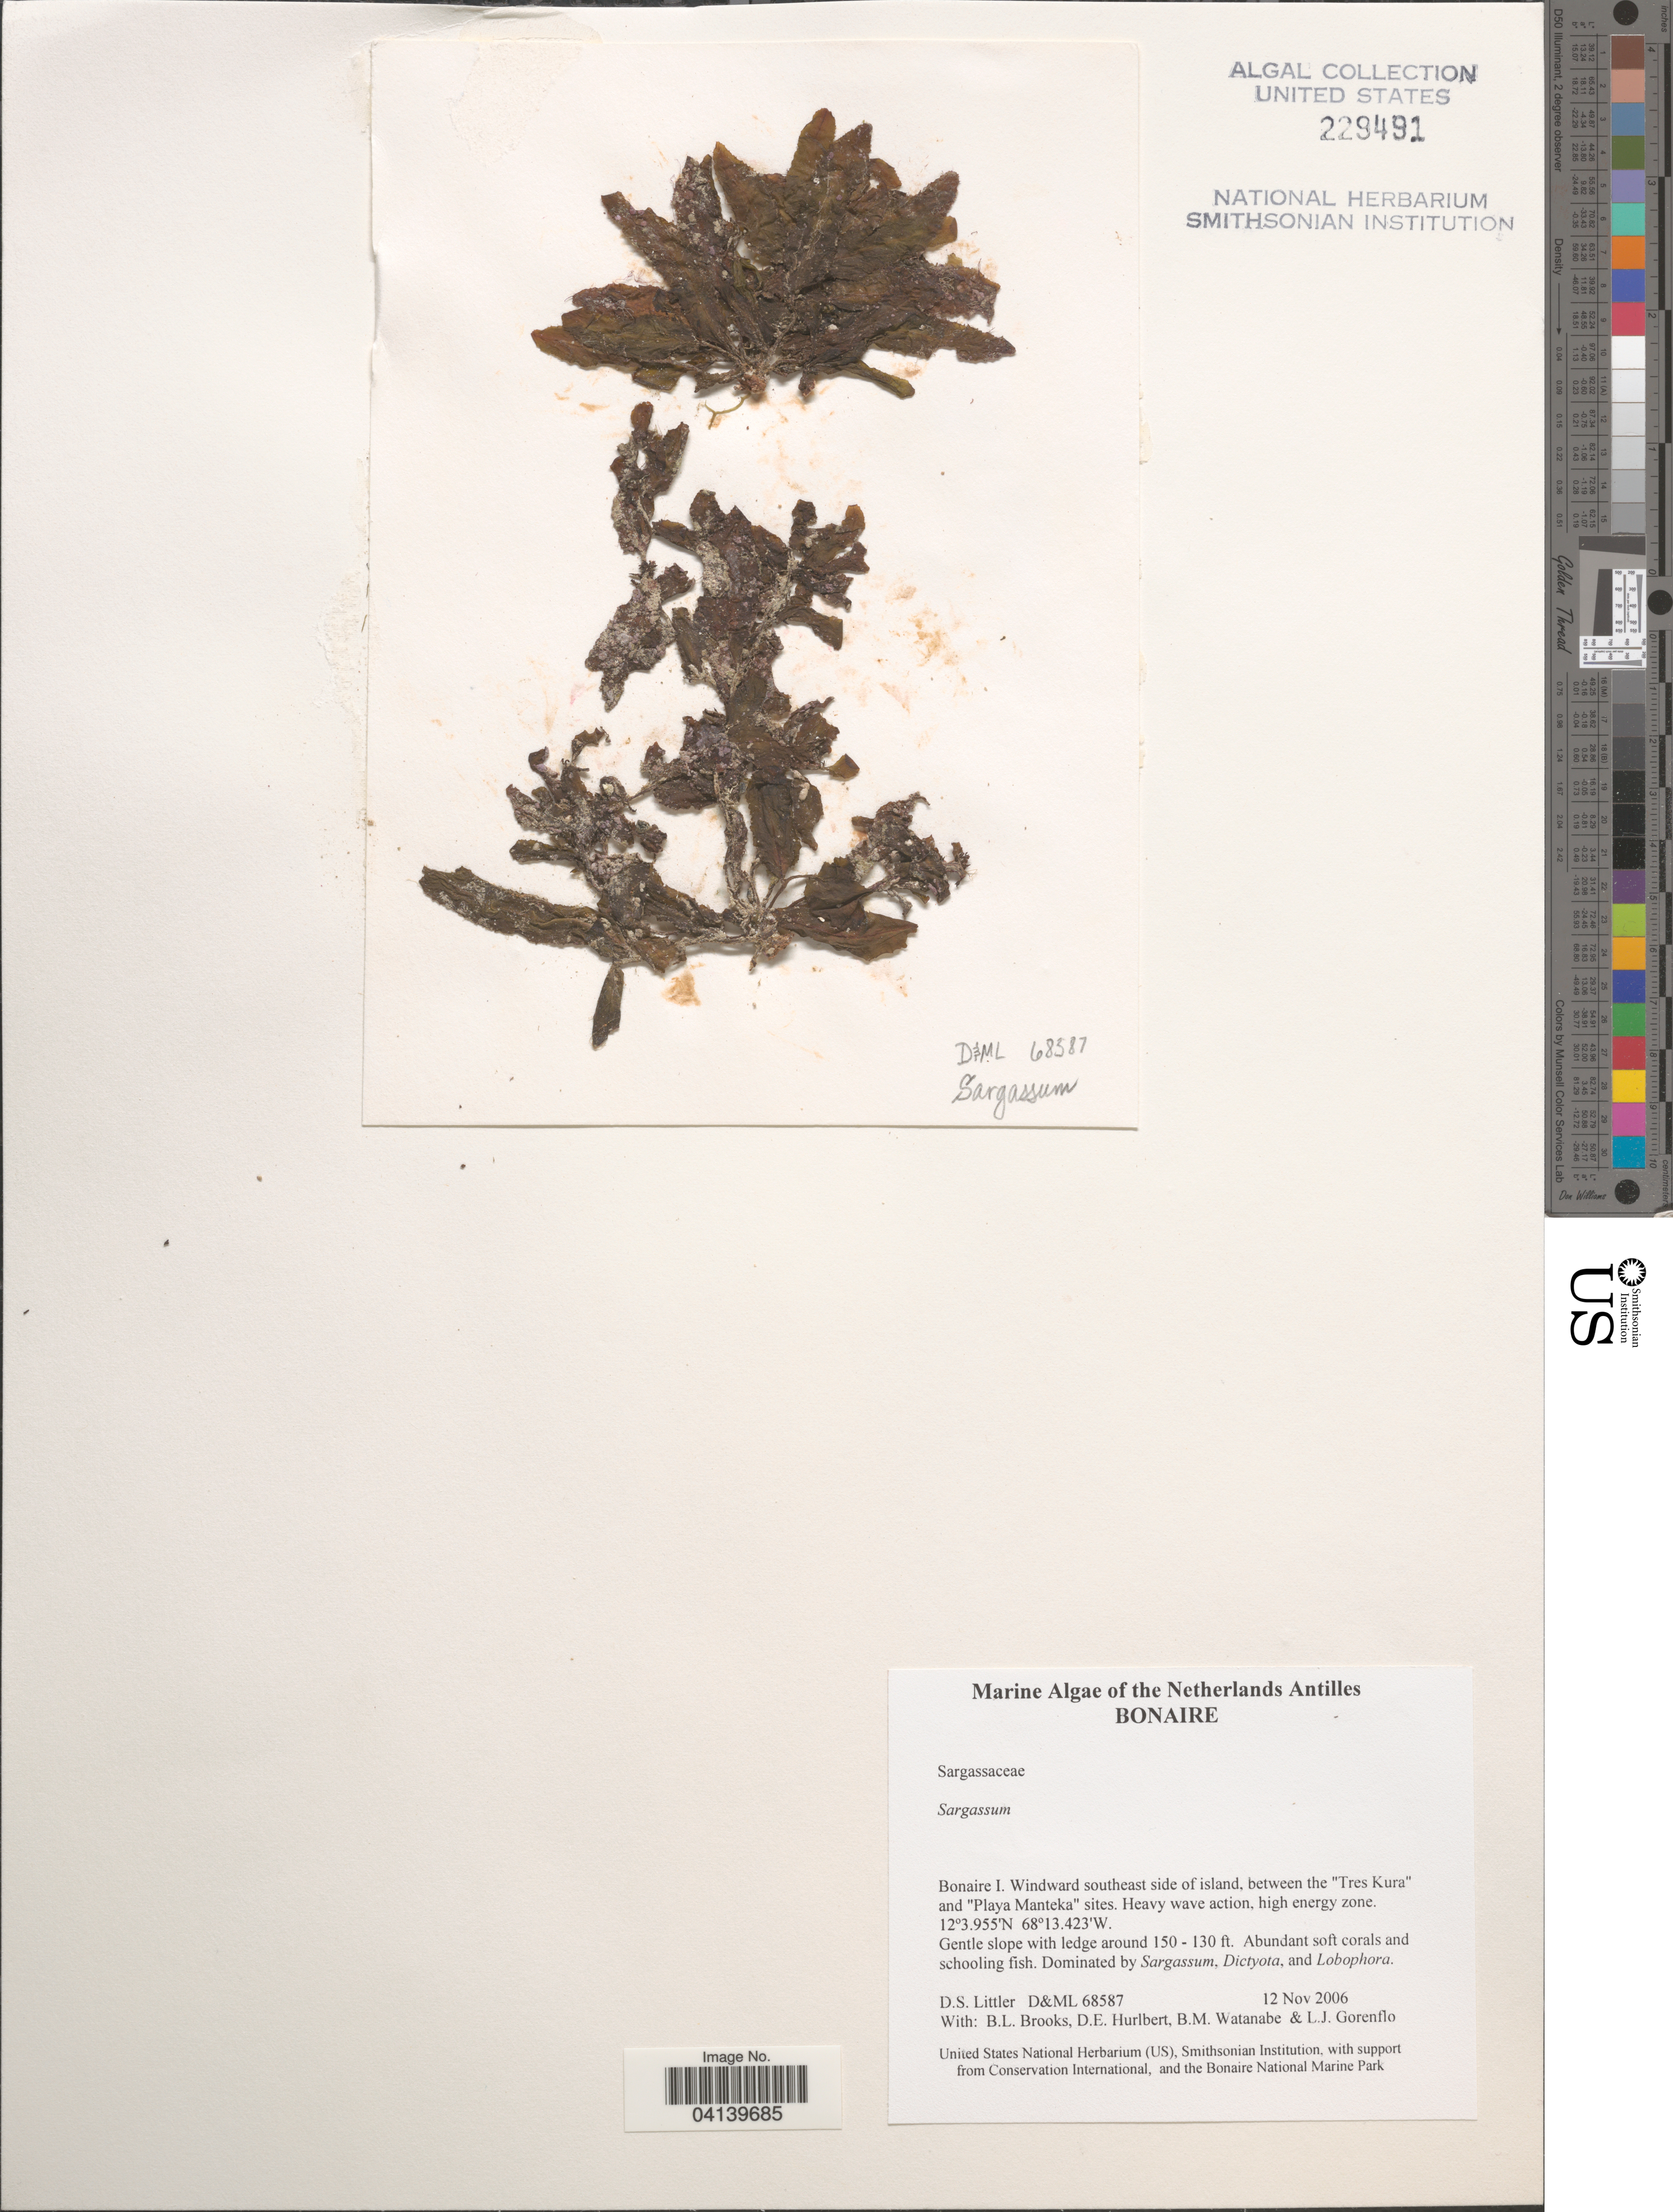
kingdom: Chromista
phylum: Ochrophyta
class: Phaeophyceae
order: Fucales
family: Sargassaceae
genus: Sargassum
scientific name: Sargassum sp.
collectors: D. S. Littler, B. Brooks, D. Hurlbert, B. Watanabe & L. Gorenflo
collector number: D&ML 68587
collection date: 2006-11-12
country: Netherlands Antilles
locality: Bonaire. Bonaire I. Windward southeast side of island, between the "Tres Kura" and "Playa Manteka" sites.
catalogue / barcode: US 229491